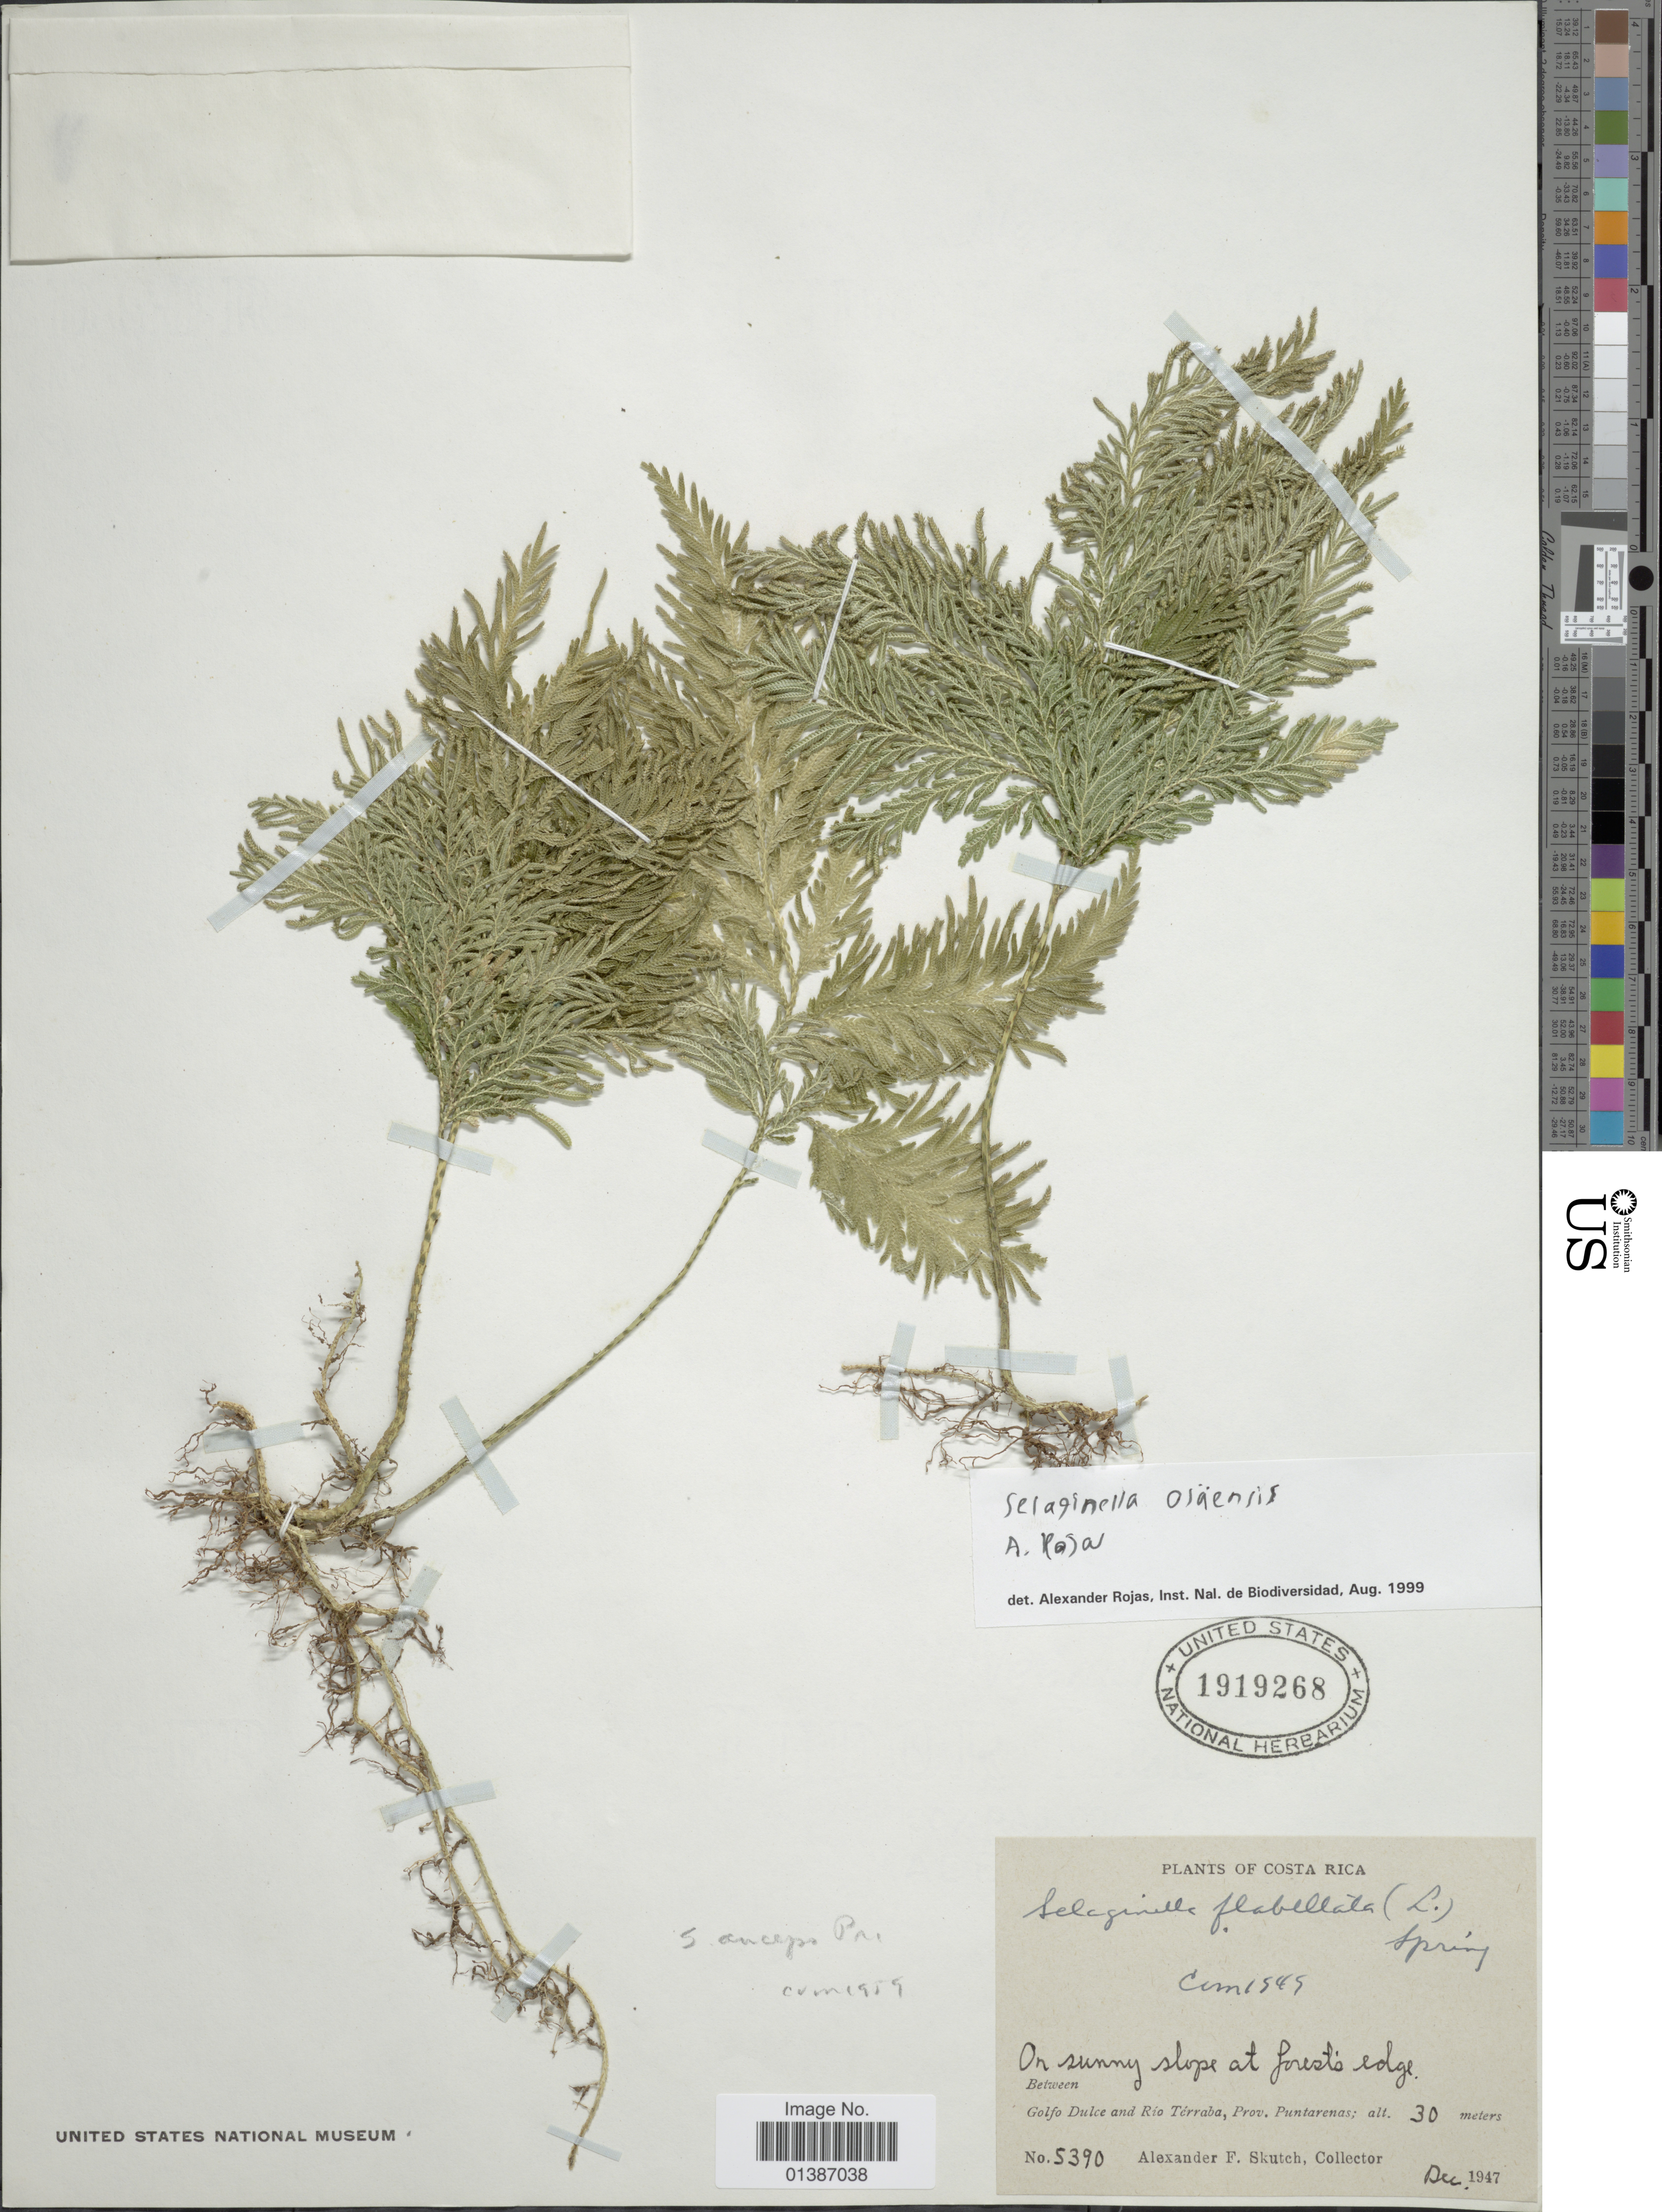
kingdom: Plantae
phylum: Tracheophyta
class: Lycopodiopsida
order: Selaginellales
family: Selaginellaceae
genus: Selaginella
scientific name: Selaginella anceps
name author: (C. Presl)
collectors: A. F. Skutch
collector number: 5390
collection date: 1947-12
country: Costa Rica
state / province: Puntarenas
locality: Between Golfo Dulce and Rio Térraba, Prov. Puntarenas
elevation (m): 30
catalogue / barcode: US 1919268